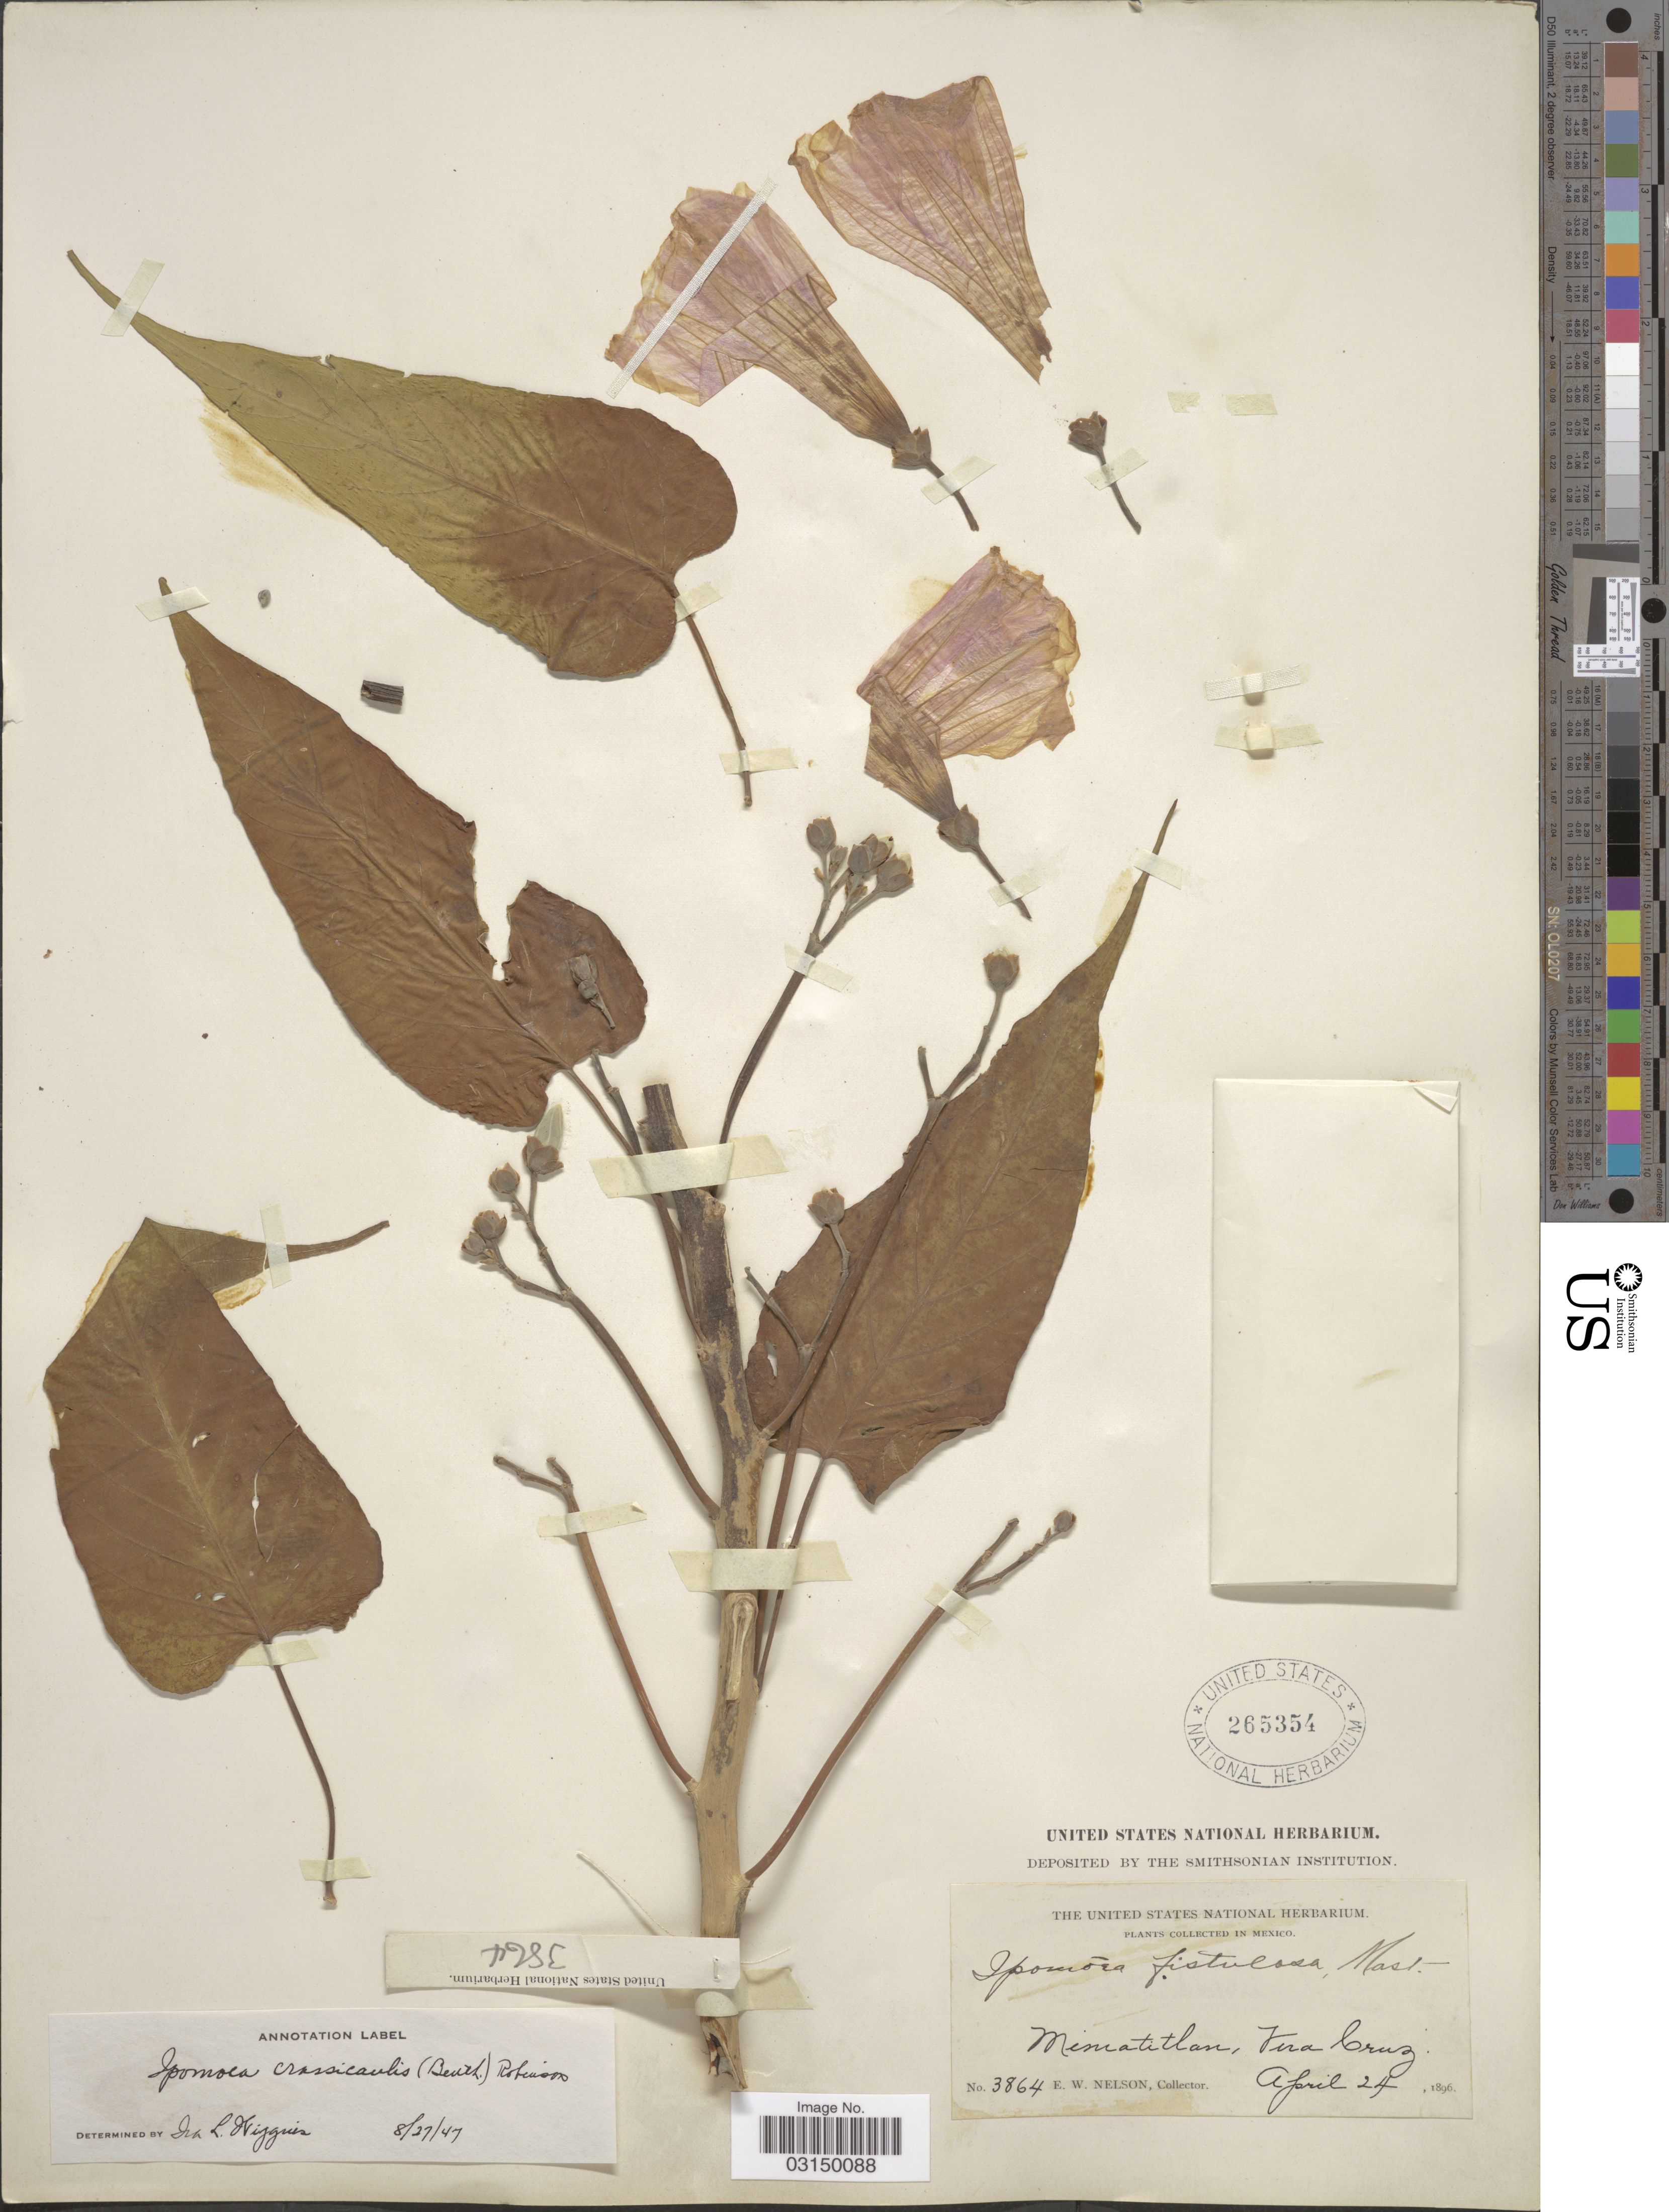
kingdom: Plantae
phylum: Tracheophyta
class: Magnoliopsida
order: Solanales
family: Convolvulaceae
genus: Ipomoea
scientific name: Ipomoea carnea subsp. fistulosa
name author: (Mart. ex Choisy) D.F. Austin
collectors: E. W. Nelson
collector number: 3864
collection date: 1896-04-24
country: Mexico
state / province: Veracruz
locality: Minatitlán, Vera Cruz.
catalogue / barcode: US 265354